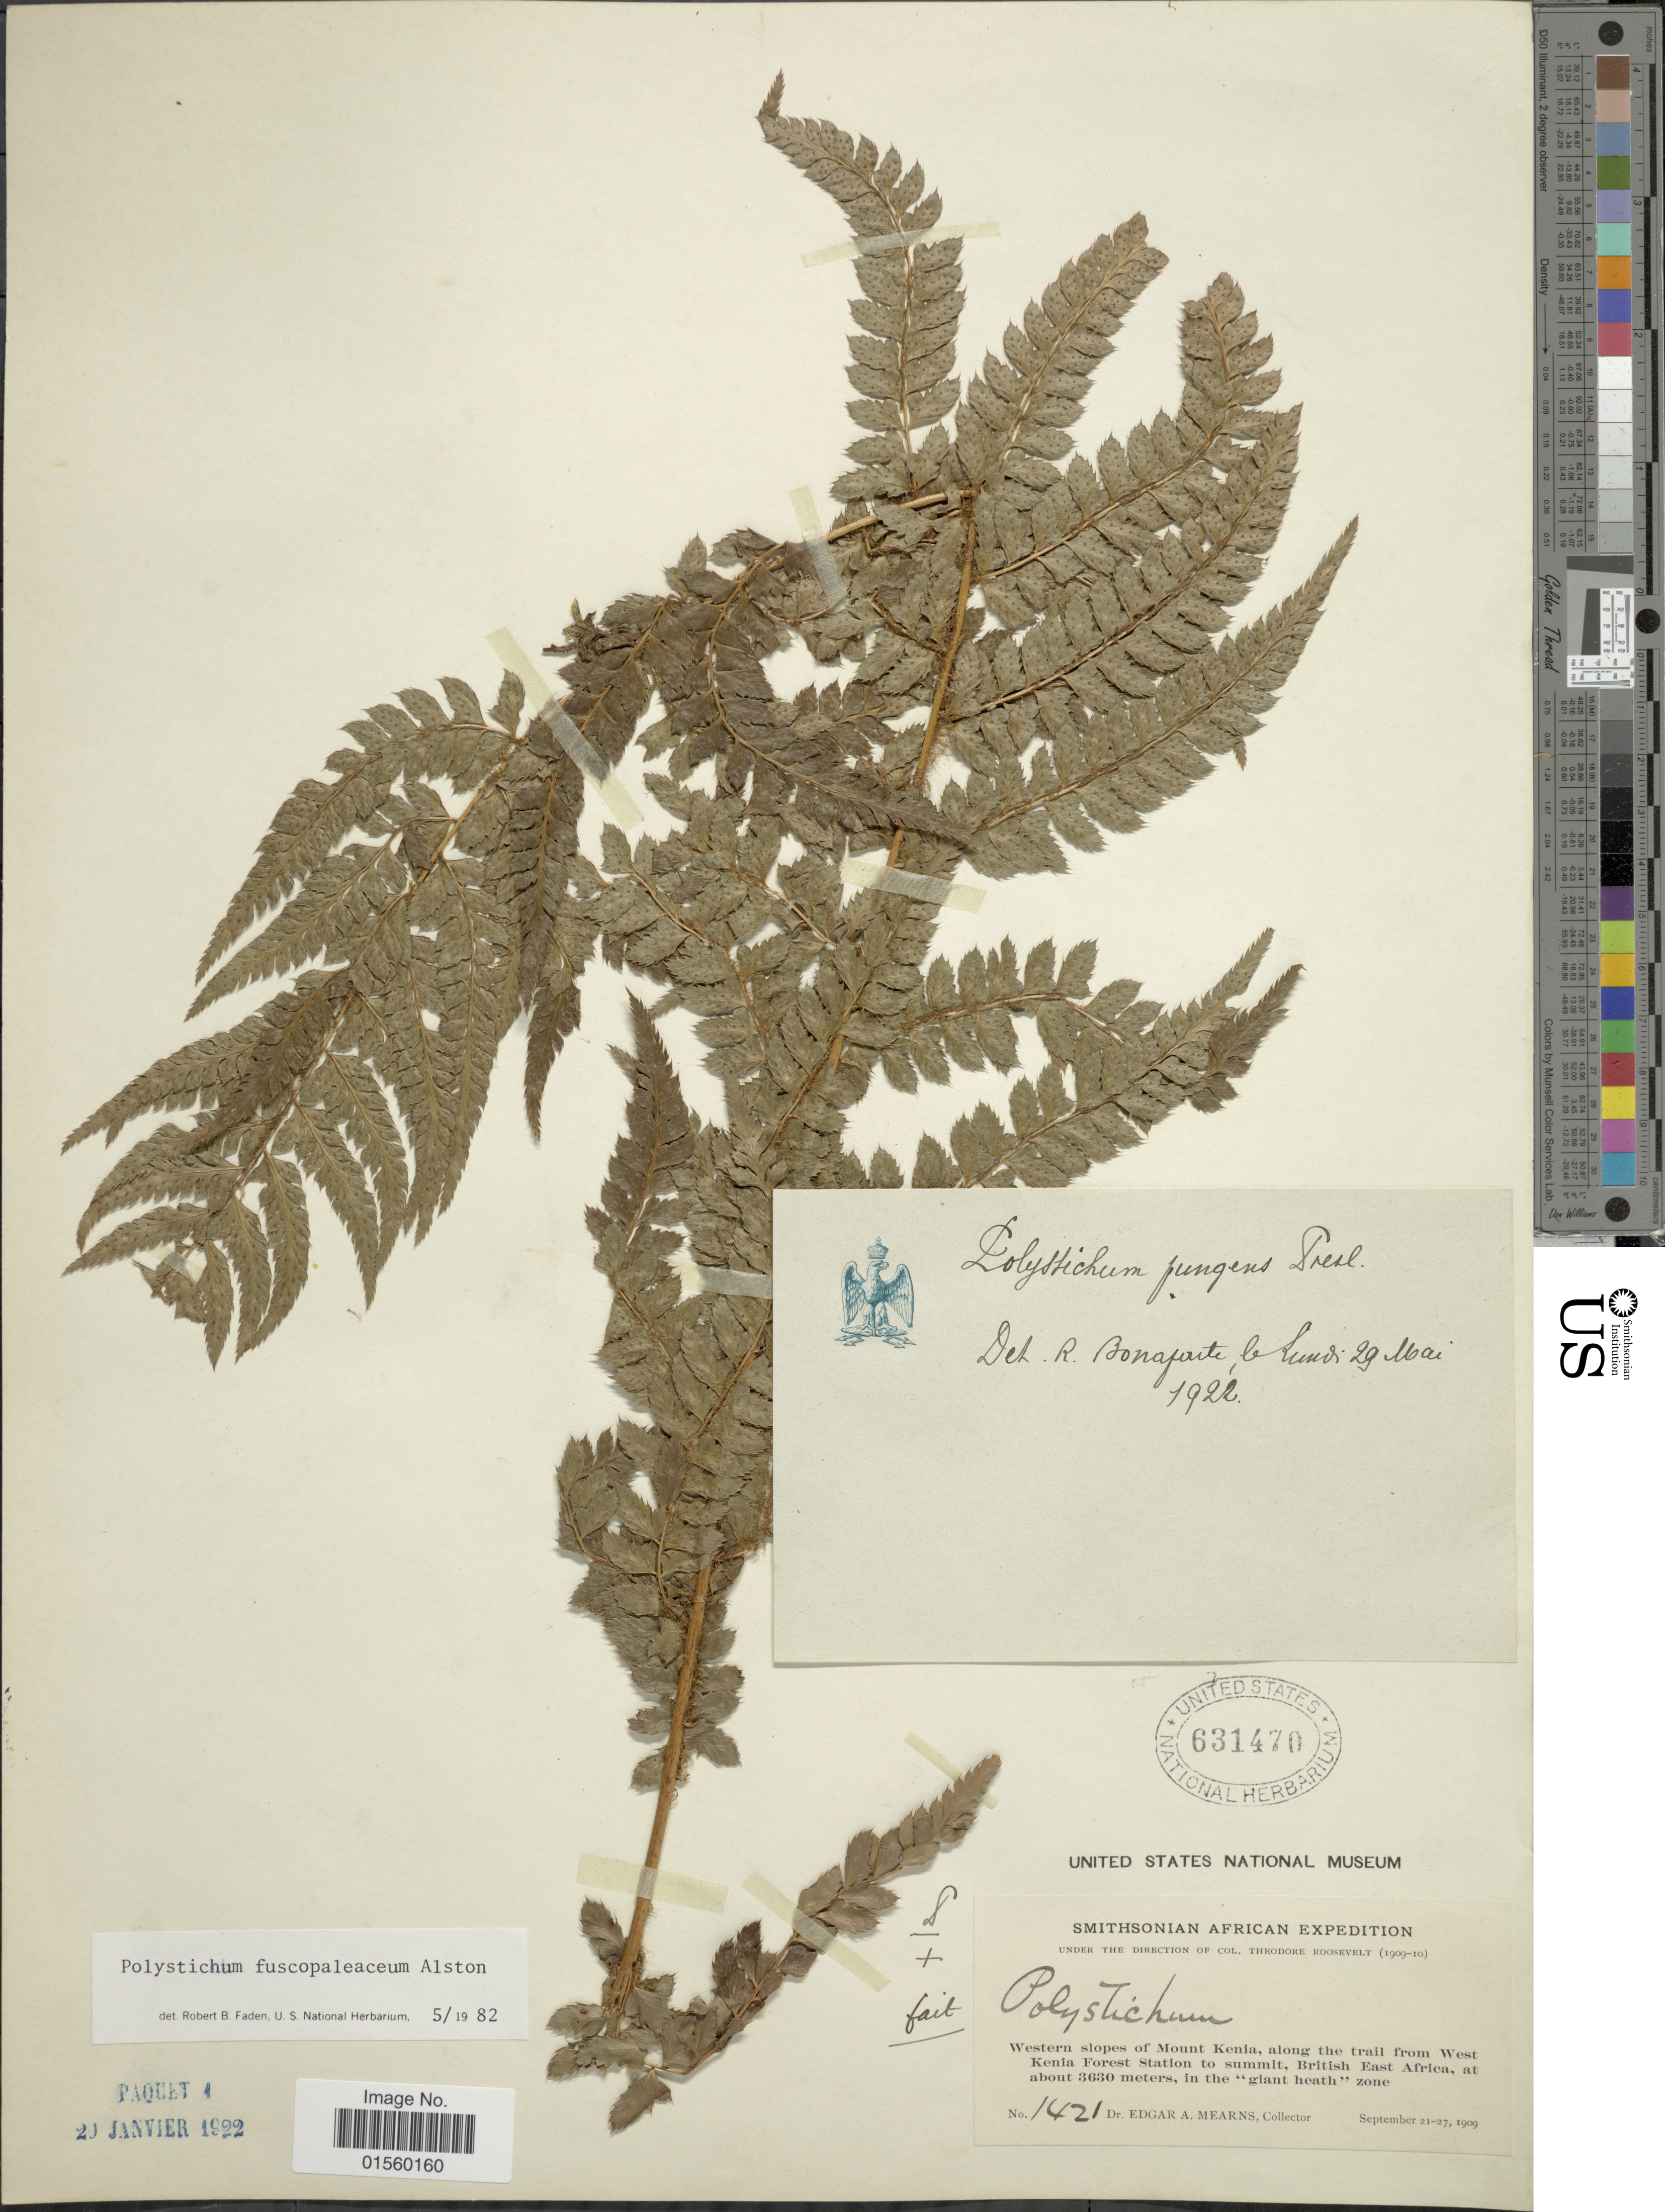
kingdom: Plantae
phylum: Tracheophyta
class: Polypodiopsida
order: Polypodiales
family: Dryopteridaceae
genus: Polystichum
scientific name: Polystichum fuscopaleaceum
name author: Alston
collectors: E. A. Mearns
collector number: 1421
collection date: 1909-09-21/1909-09-27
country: Kenya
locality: Western slopes of Mount Kenia, along the trail from West Kenia Forest Station to summit, British East Africa, in the "giant heath" zone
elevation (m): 3630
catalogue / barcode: US 631470